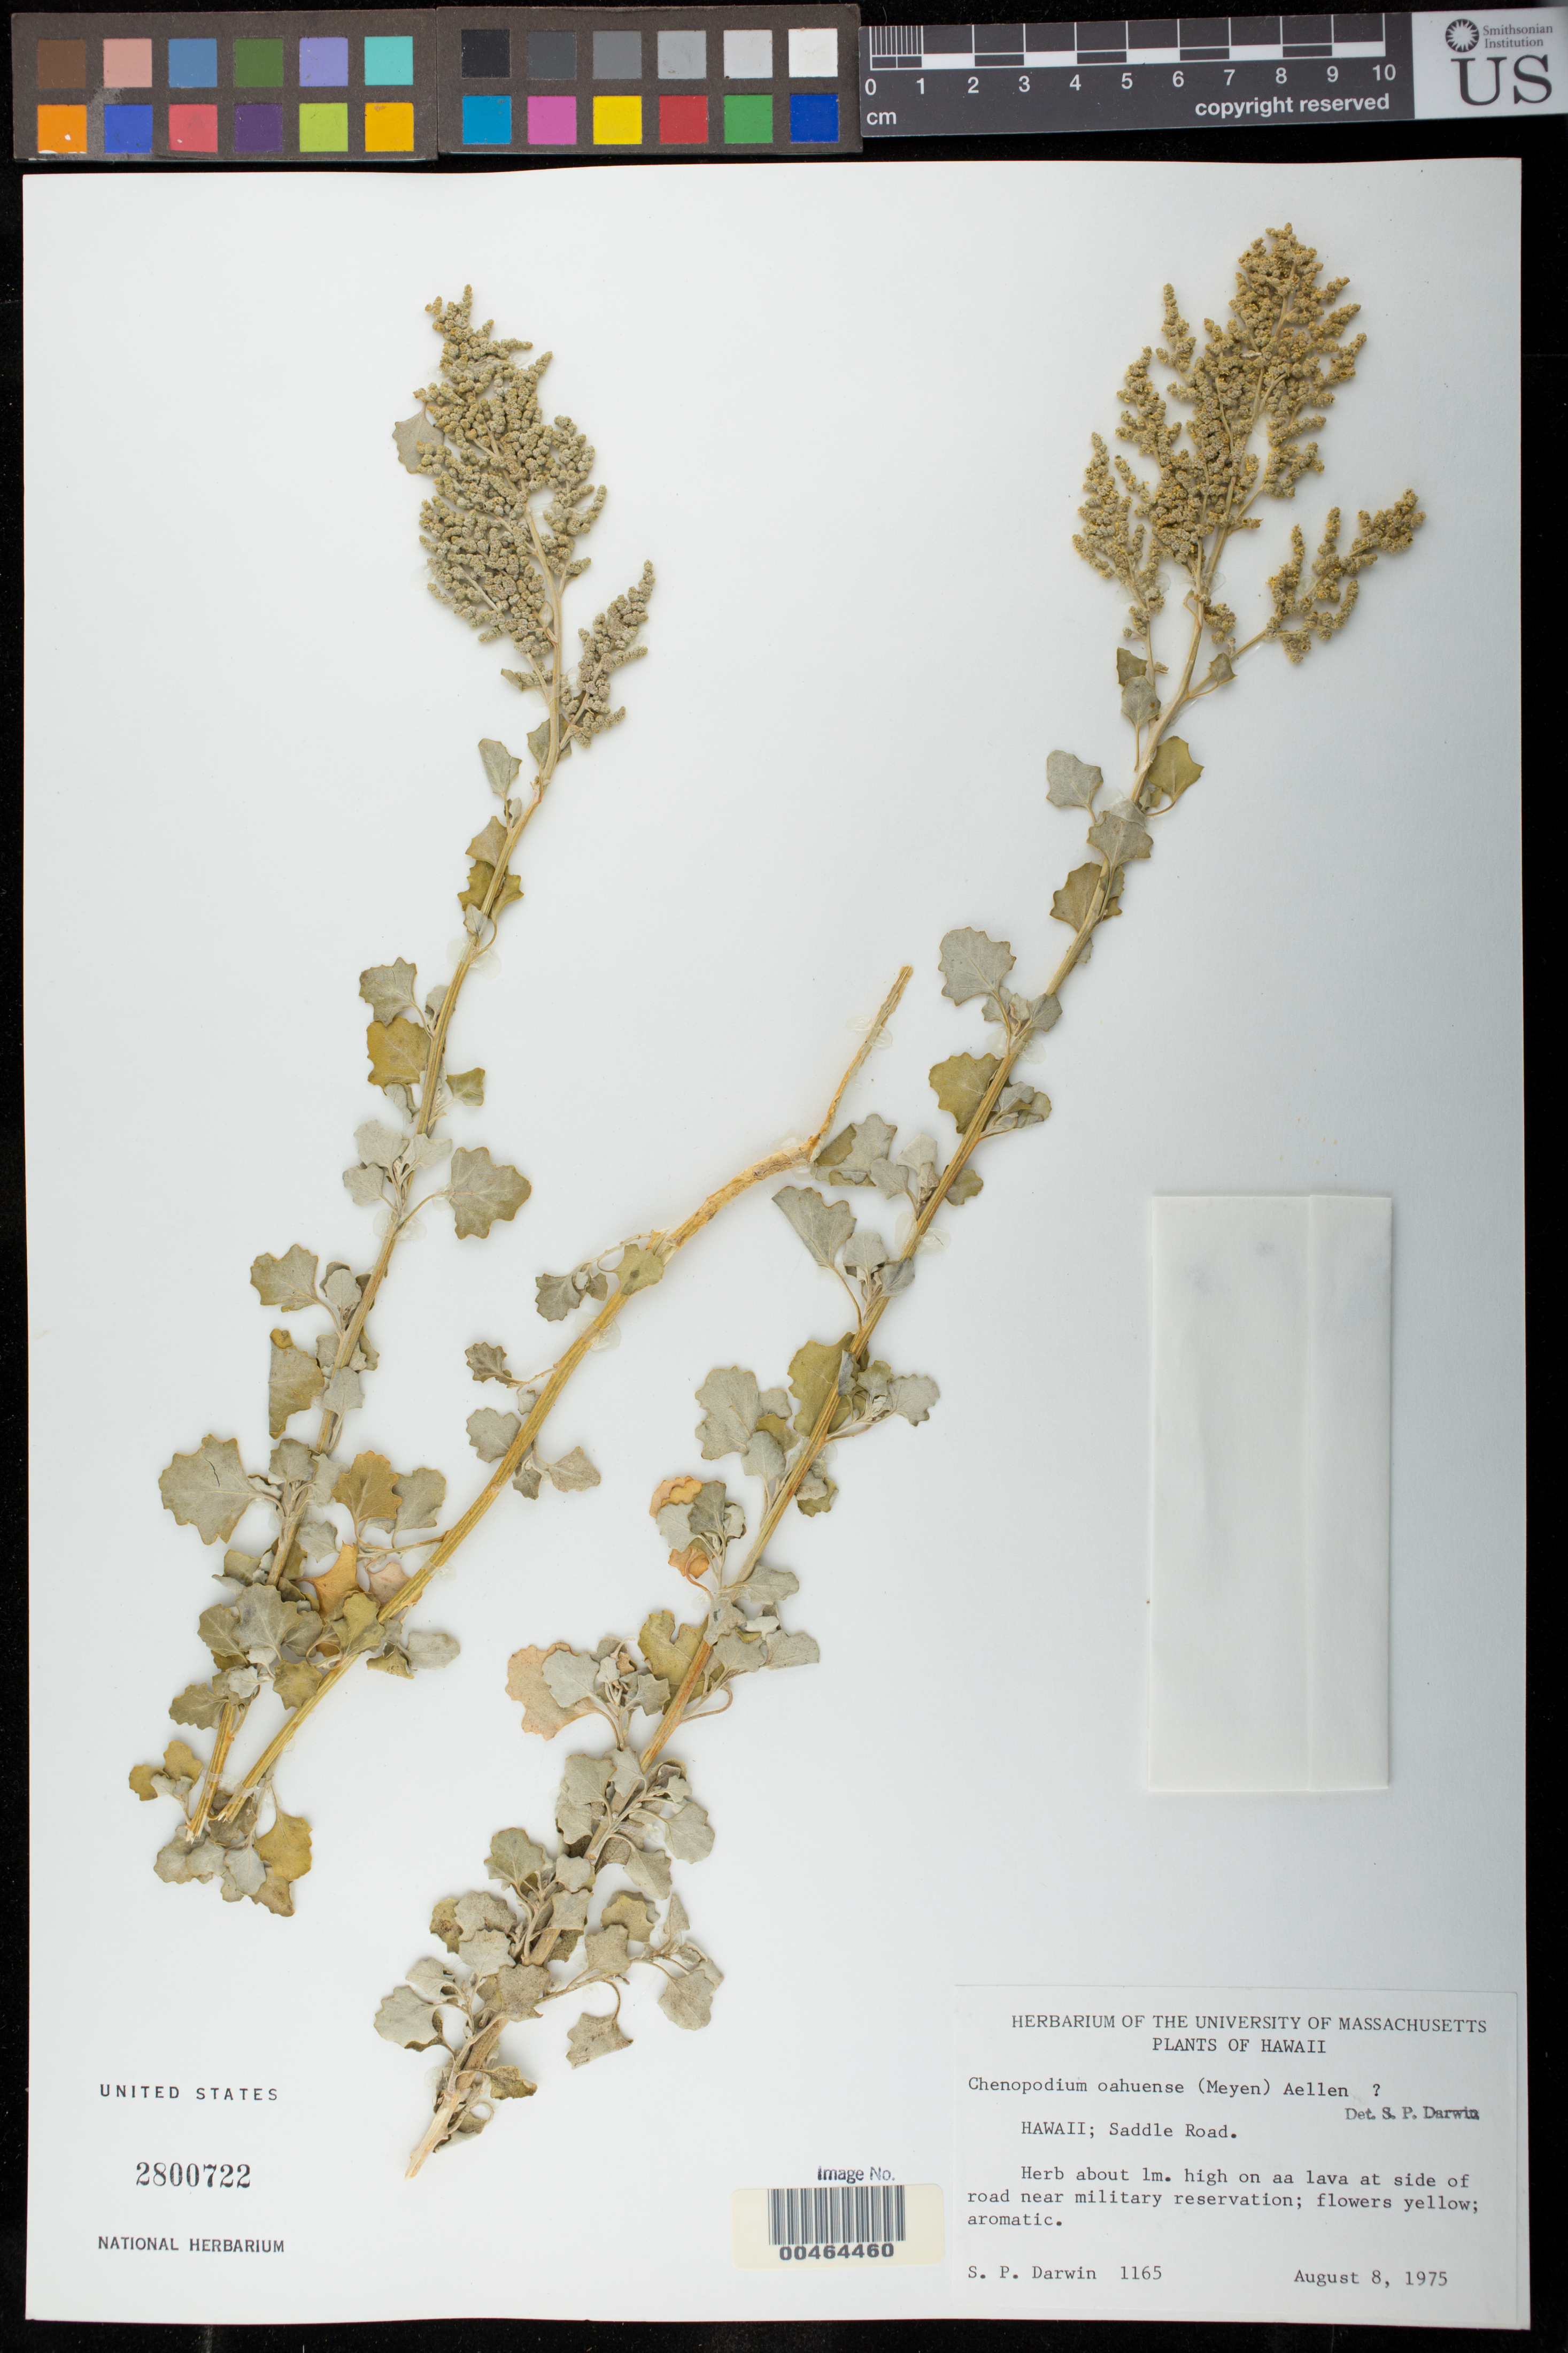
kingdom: Plantae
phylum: Tracheophyta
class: Magnoliopsida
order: Caryophyllales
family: Amaranthaceae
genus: Chenopodium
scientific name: Chenopodium oahuense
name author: (Meyen) Aellen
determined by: Darwin, S. P.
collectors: S. P. Darwin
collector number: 1165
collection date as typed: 8 Aug 1975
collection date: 1975-08-08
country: United States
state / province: Hawaii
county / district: Hawaii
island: Hawaii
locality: Saddle Road, near military reservation.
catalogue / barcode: US 2800722